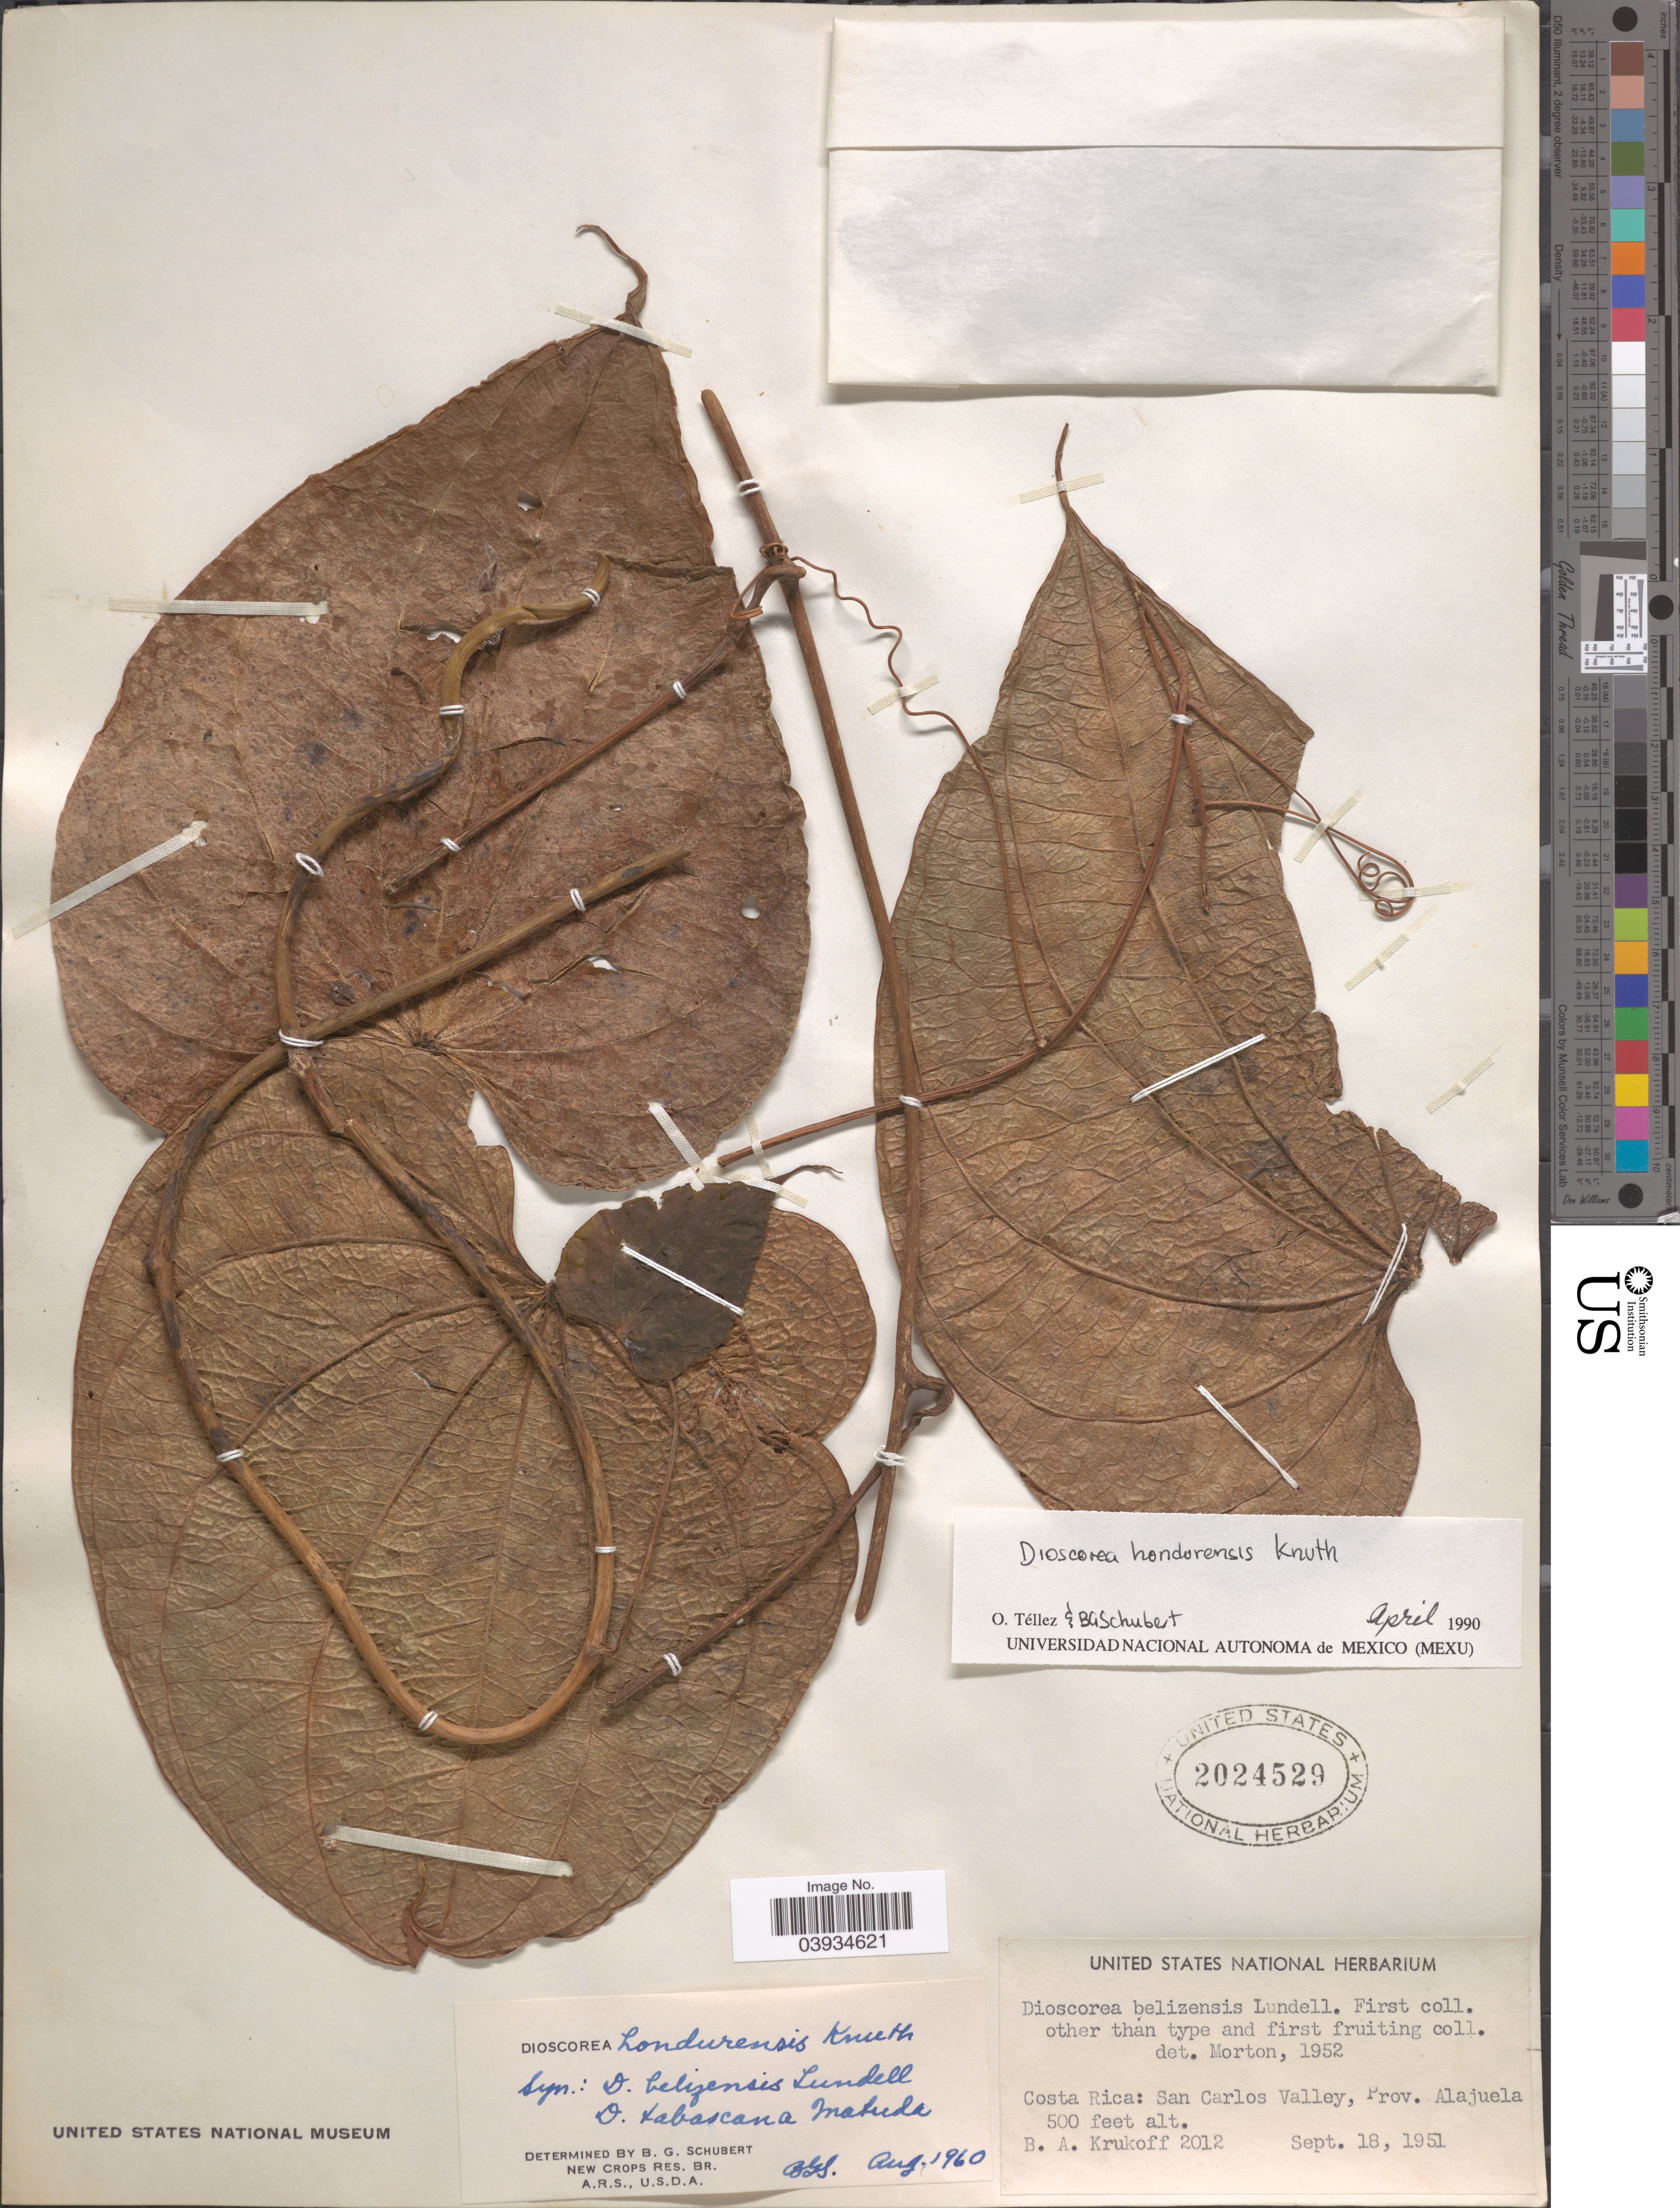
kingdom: Plantae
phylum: Tracheophyta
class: Liliopsida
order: Dioscoreales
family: Dioscoreaceae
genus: Dioscorea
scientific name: Dioscorea hondurensis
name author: R. Knuth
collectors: B. A. Krukoff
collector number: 2012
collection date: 1951-09-18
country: Costa Rica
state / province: Alajuela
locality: San Carlos Valley.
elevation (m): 152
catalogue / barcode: US 2024529